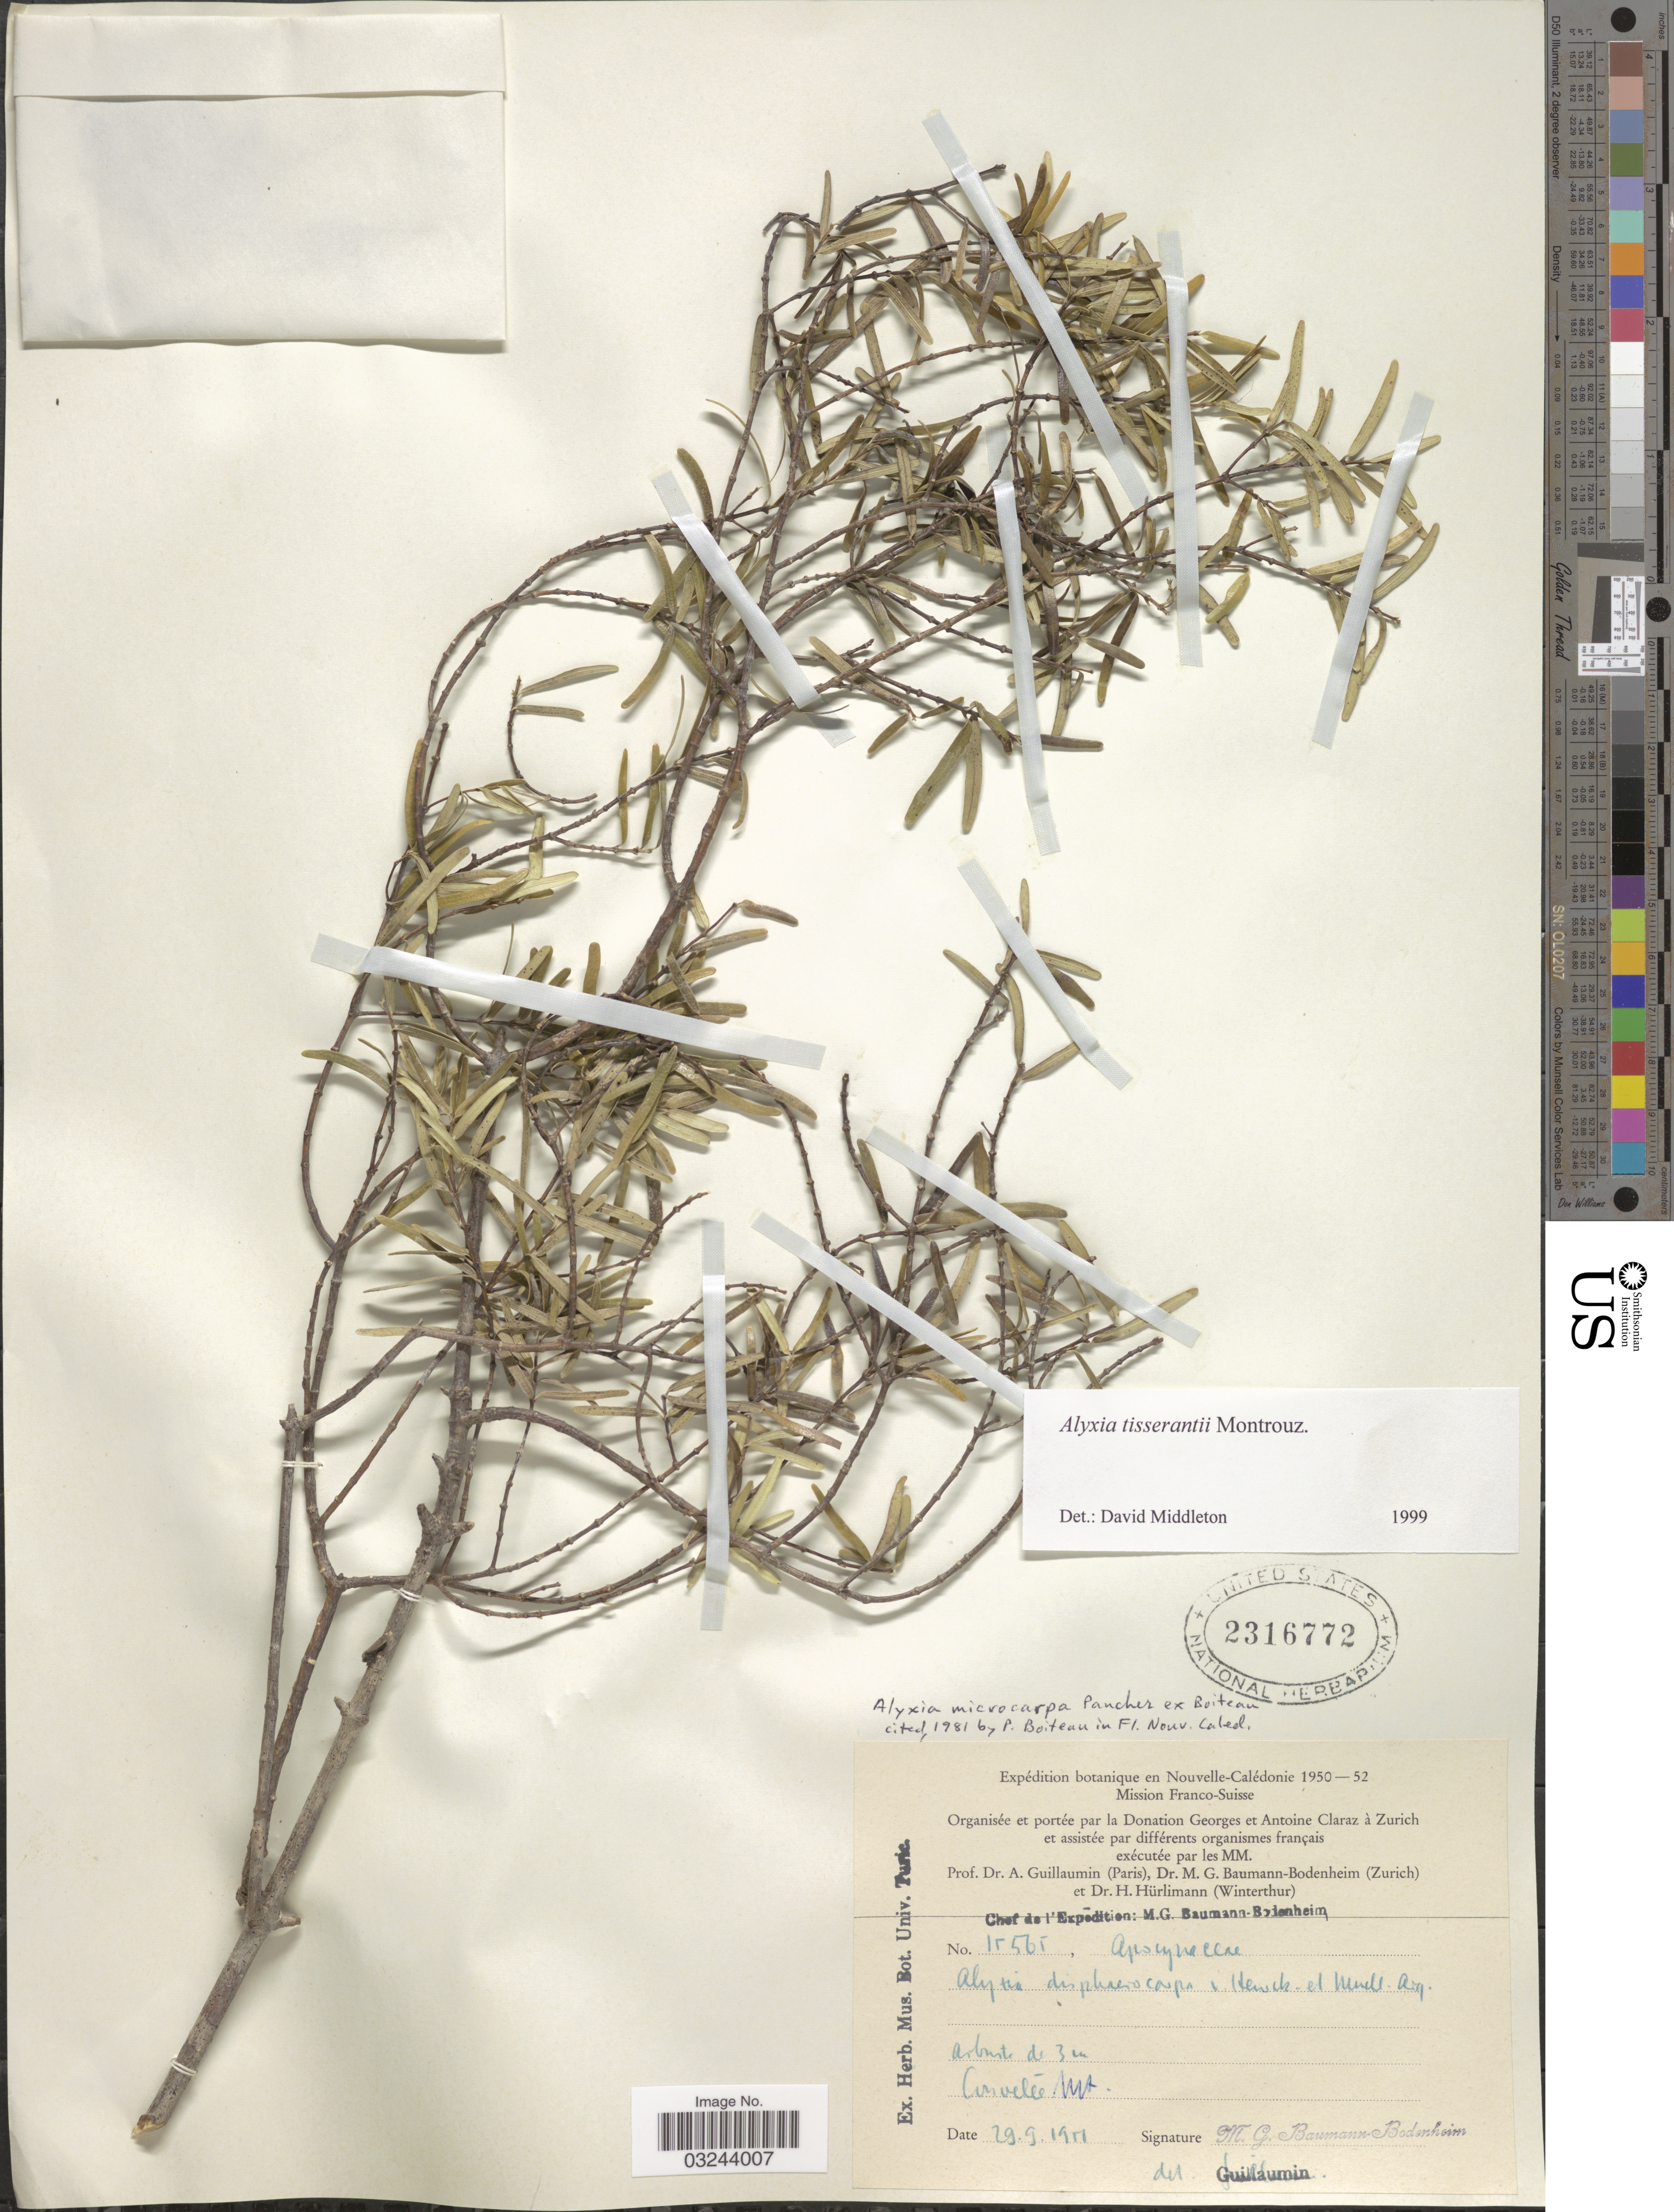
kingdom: Plantae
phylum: Tracheophyta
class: Magnoliopsida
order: Gentianales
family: Apocynaceae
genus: Alyxia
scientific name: Alyxia tisserantii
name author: Montrouz.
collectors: M. G. Baumann-Bodenheim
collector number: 15565*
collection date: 1951-09-29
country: New Caledonia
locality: Nouvelle-Calédonie. Convelée Mt.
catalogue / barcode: US 2316772